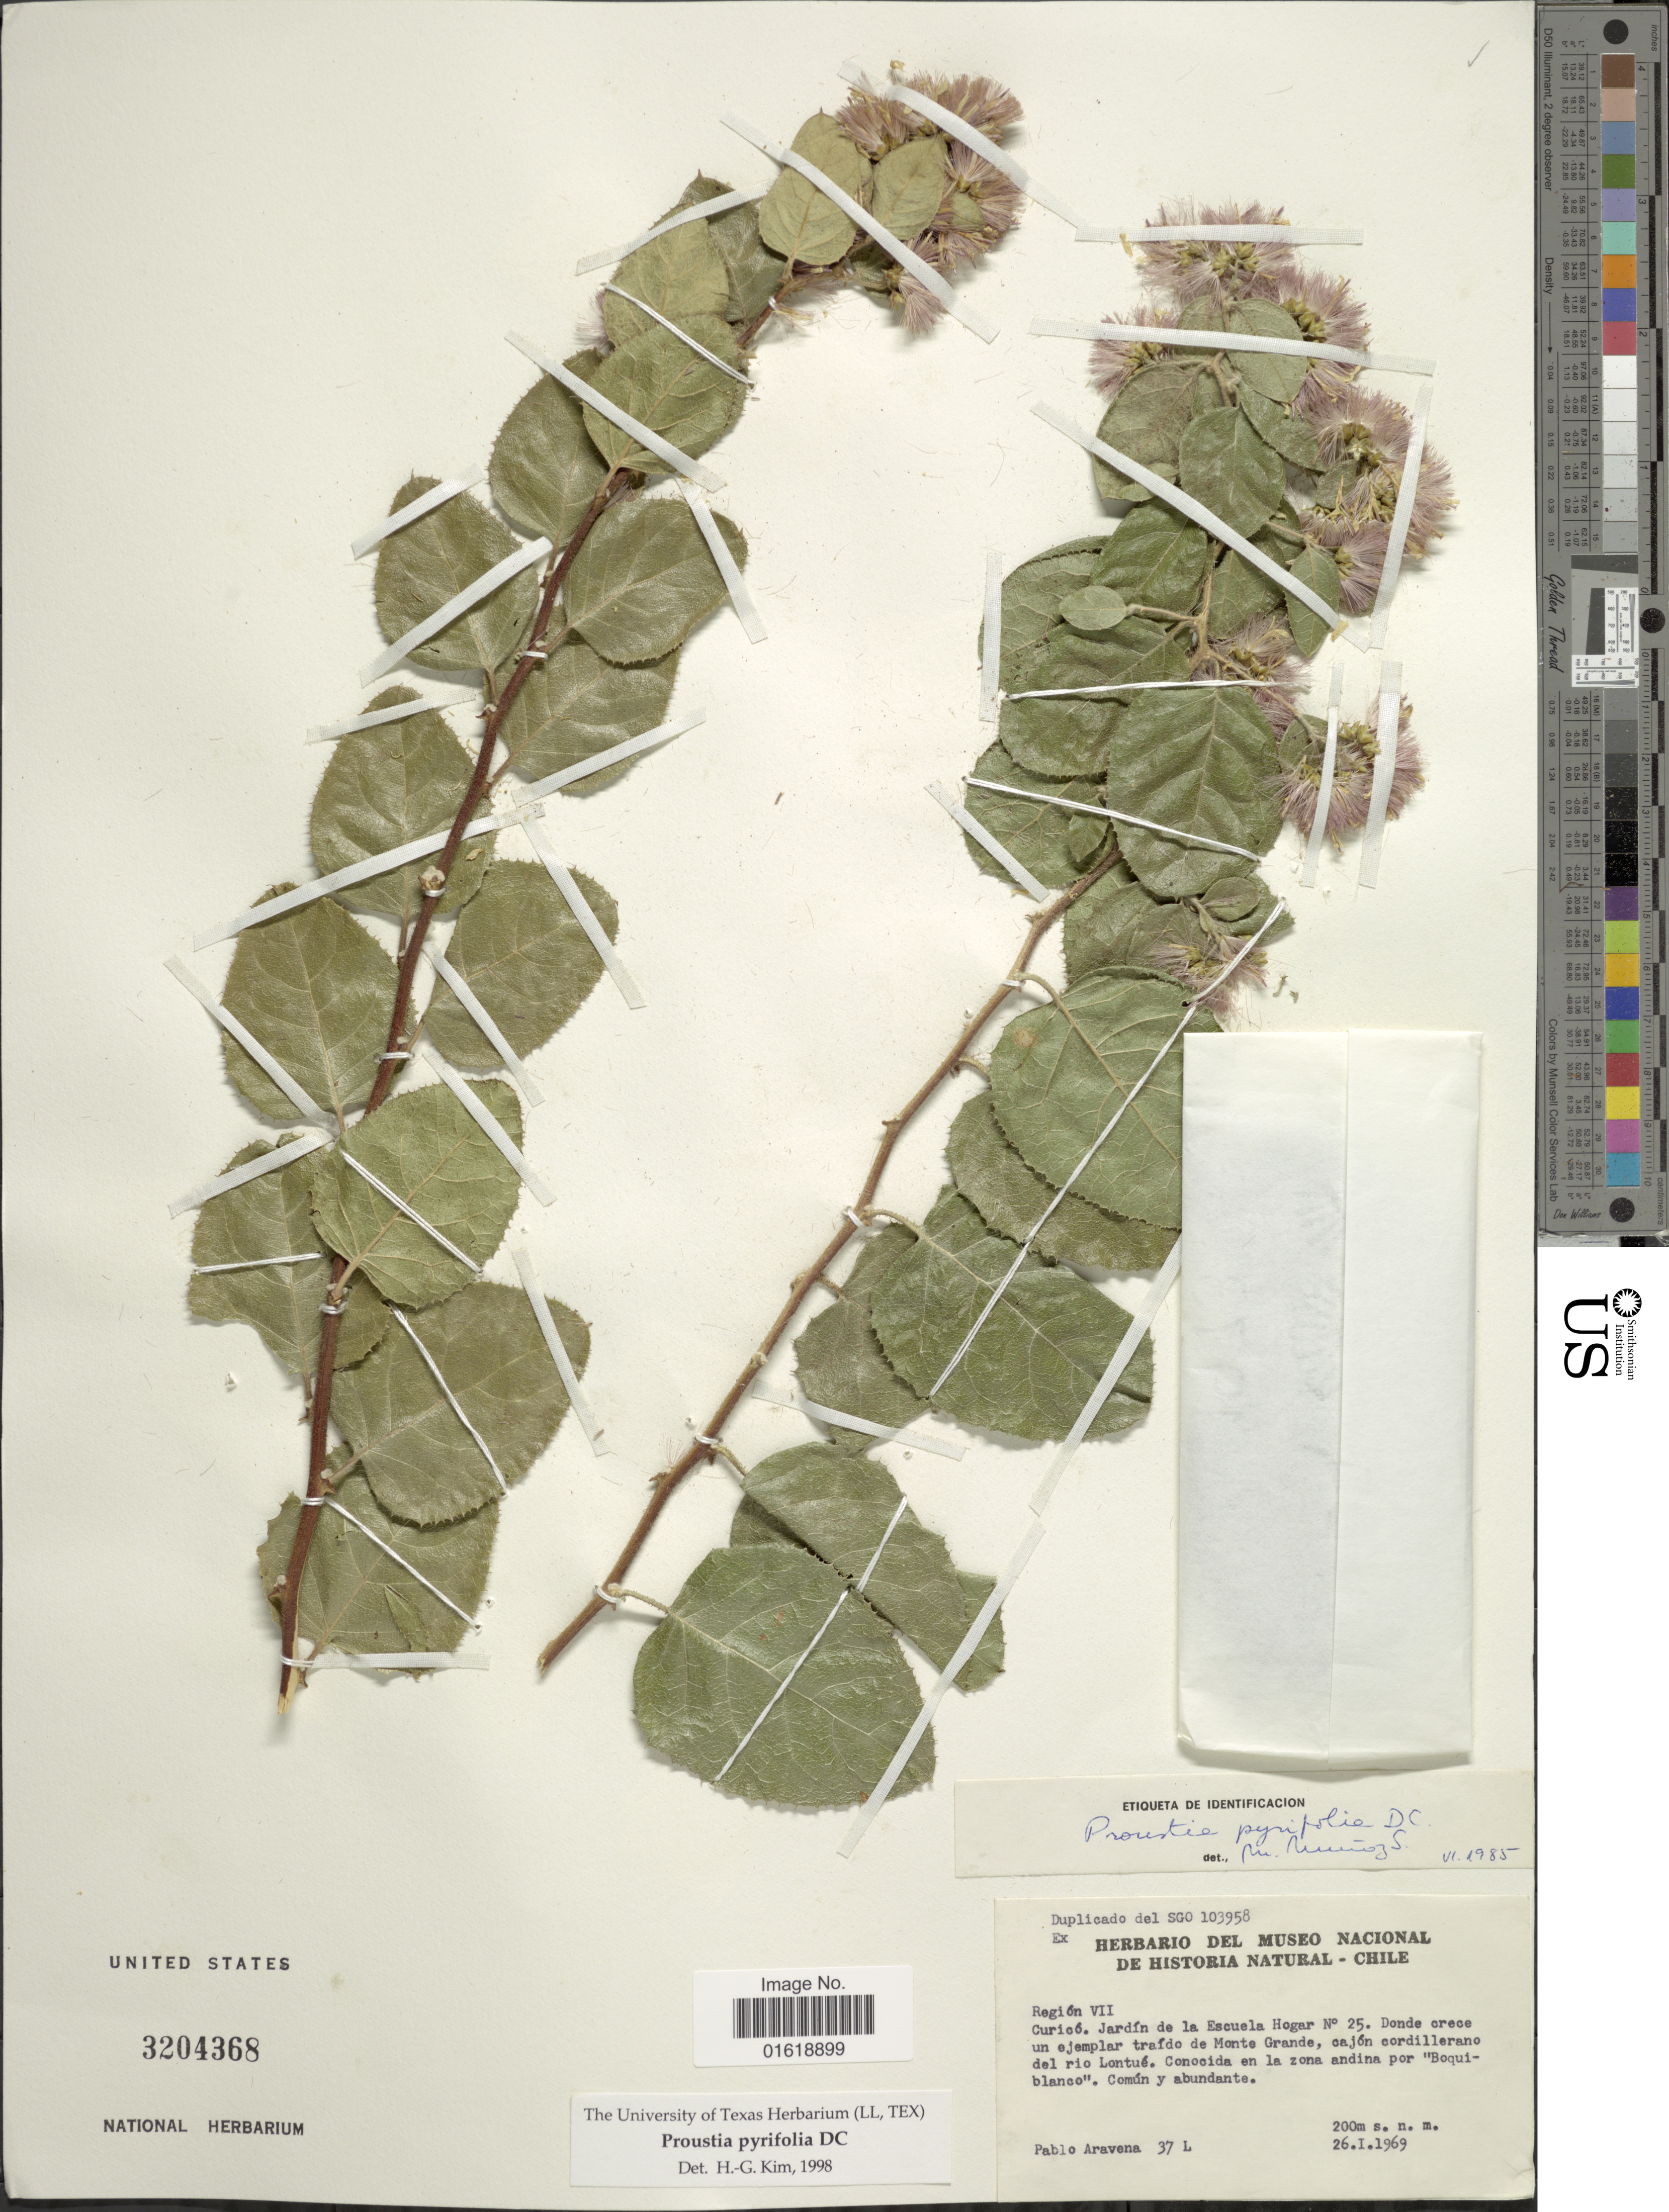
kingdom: Plantae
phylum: Tracheophyta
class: Magnoliopsida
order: Asterales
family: Asteraceae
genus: Proustia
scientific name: Proustia pyrifolia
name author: DC.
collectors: P. Aravena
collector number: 37 L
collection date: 1969-01-26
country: Chile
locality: Región VII. Curicó. Jardín de la Escuela Hogar No 25. Donde crece un ejemplar traído de Monte Grande, cajón cordillerano del rio Lontué. Conocida en la zona andina por "Boqui-blanco".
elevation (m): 200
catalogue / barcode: US 3204368